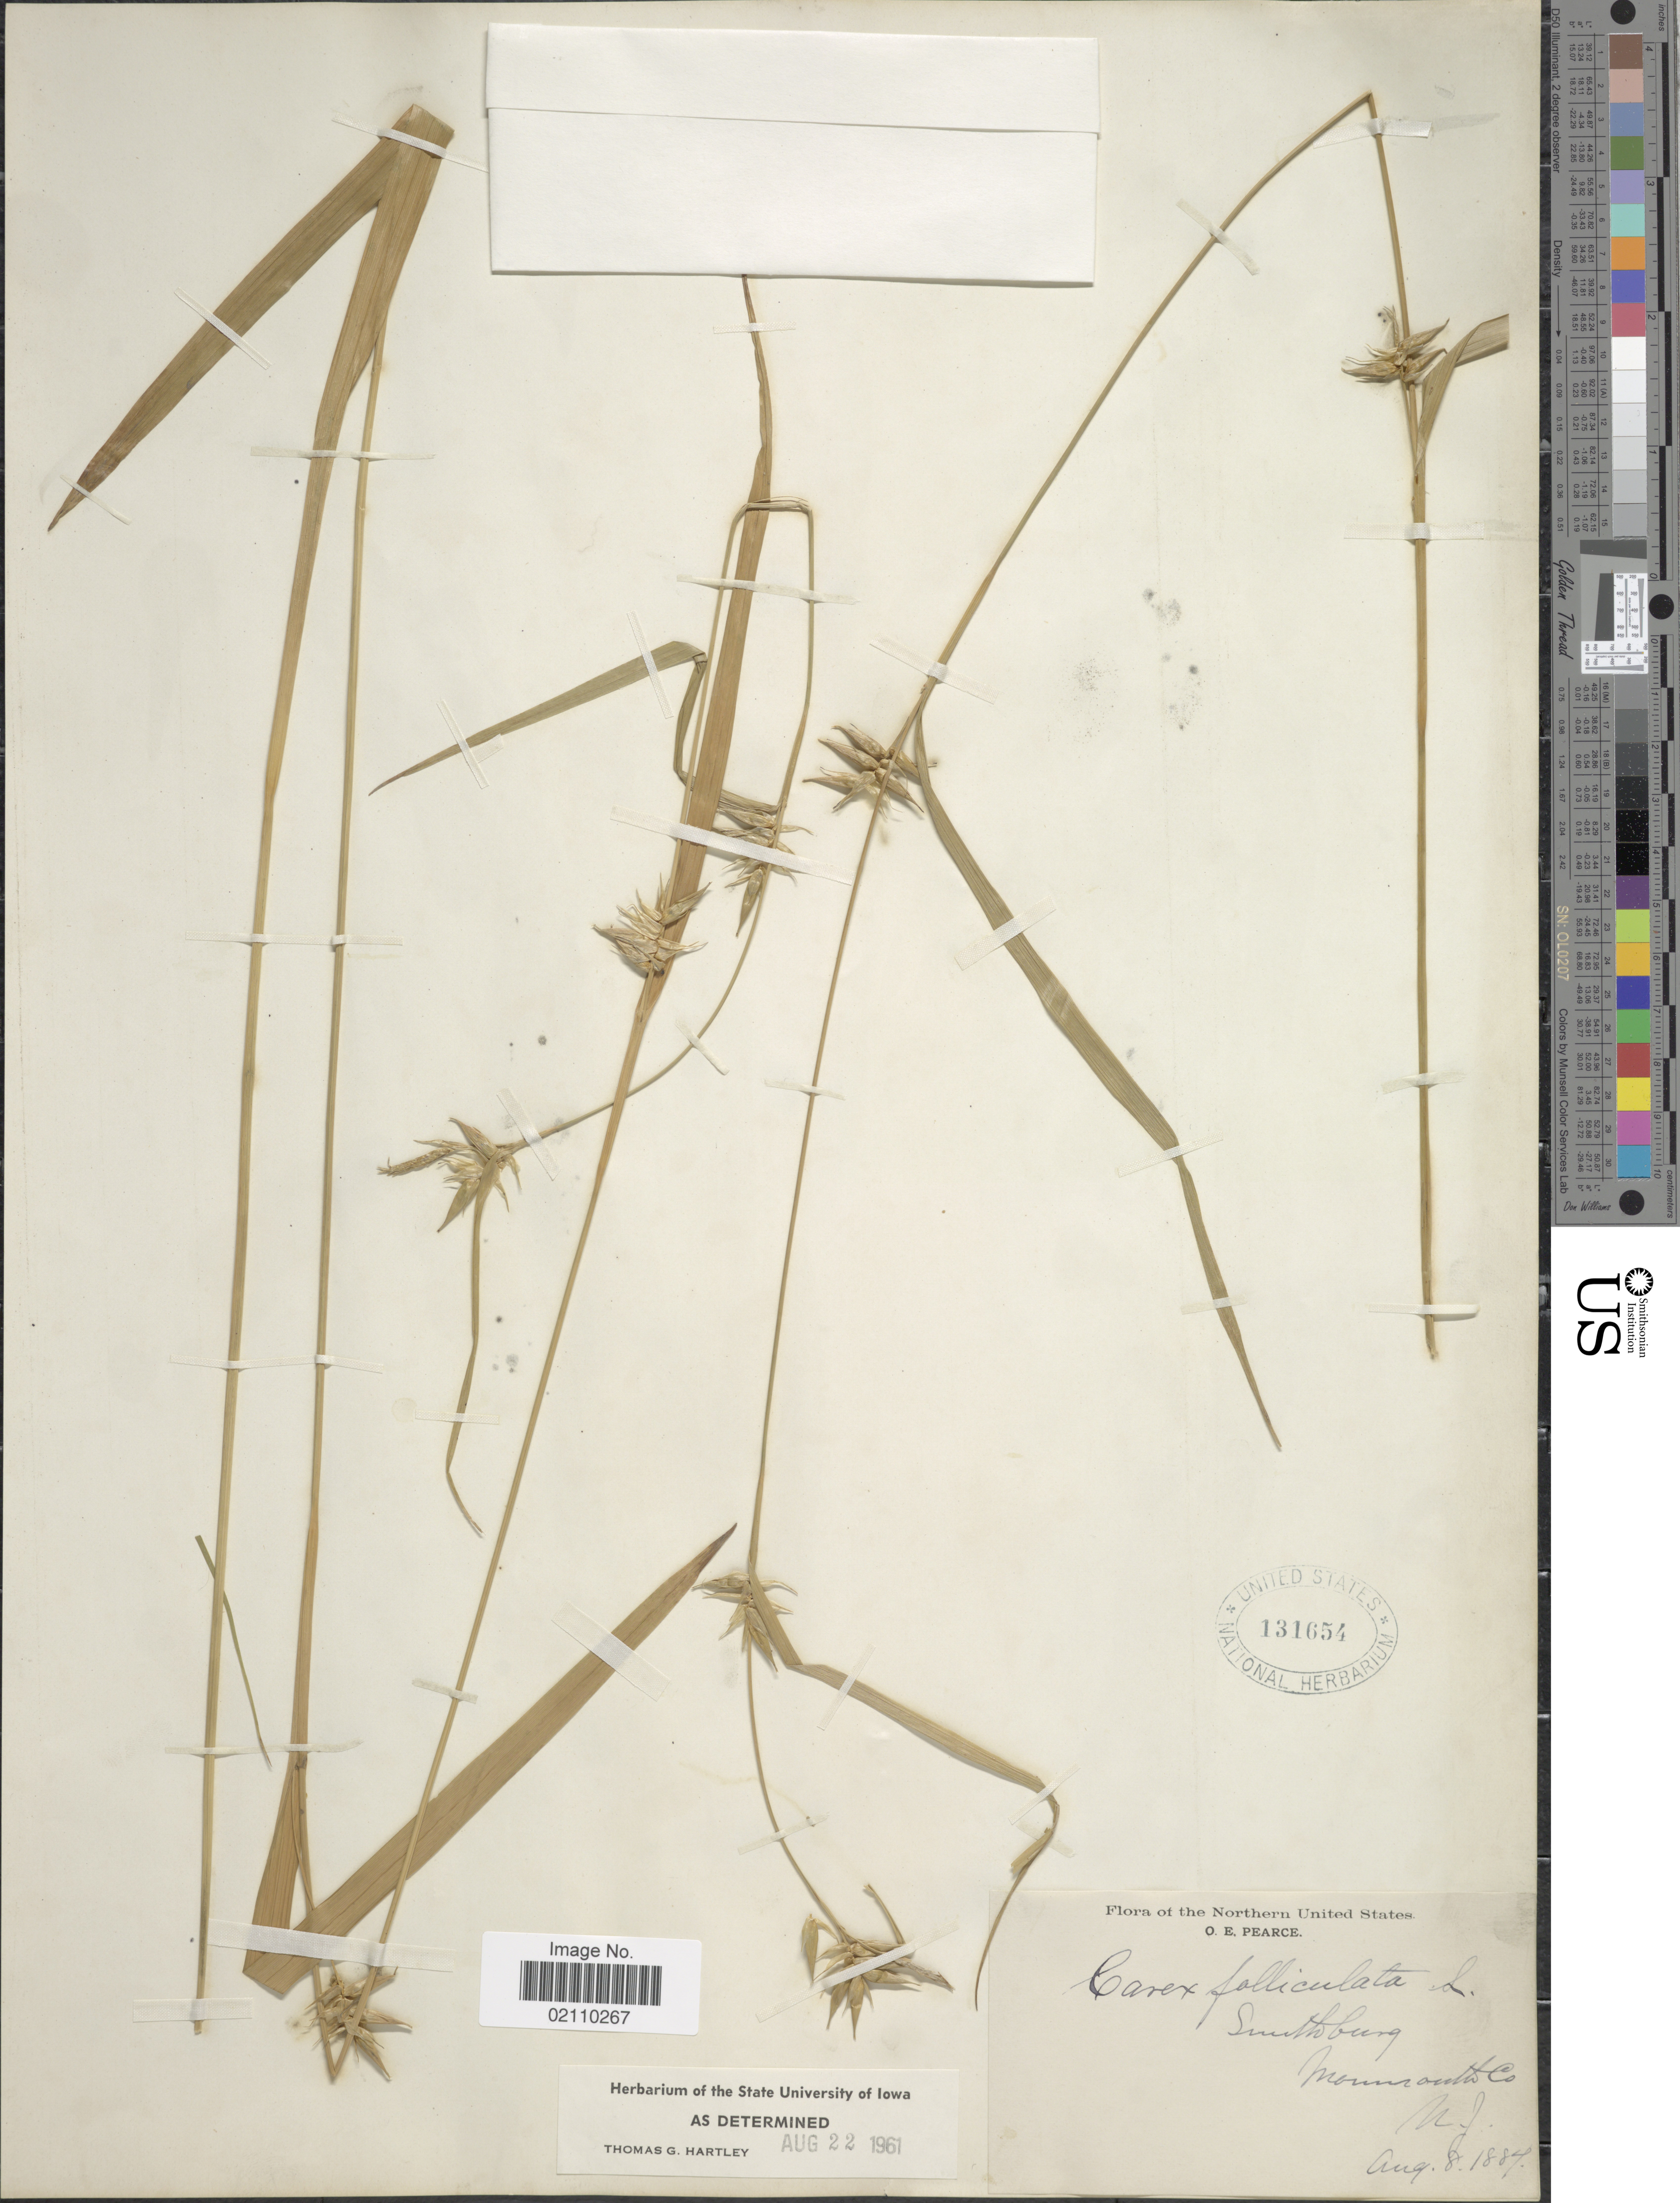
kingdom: Plantae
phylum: Tracheophyta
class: Liliopsida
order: Poales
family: Cyperaceae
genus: Carex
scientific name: Carex folliculata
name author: L.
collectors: O. E. Pearce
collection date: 1884-08-08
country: United States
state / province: New Jersey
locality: Southburg, Monmouth Co.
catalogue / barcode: US 131654